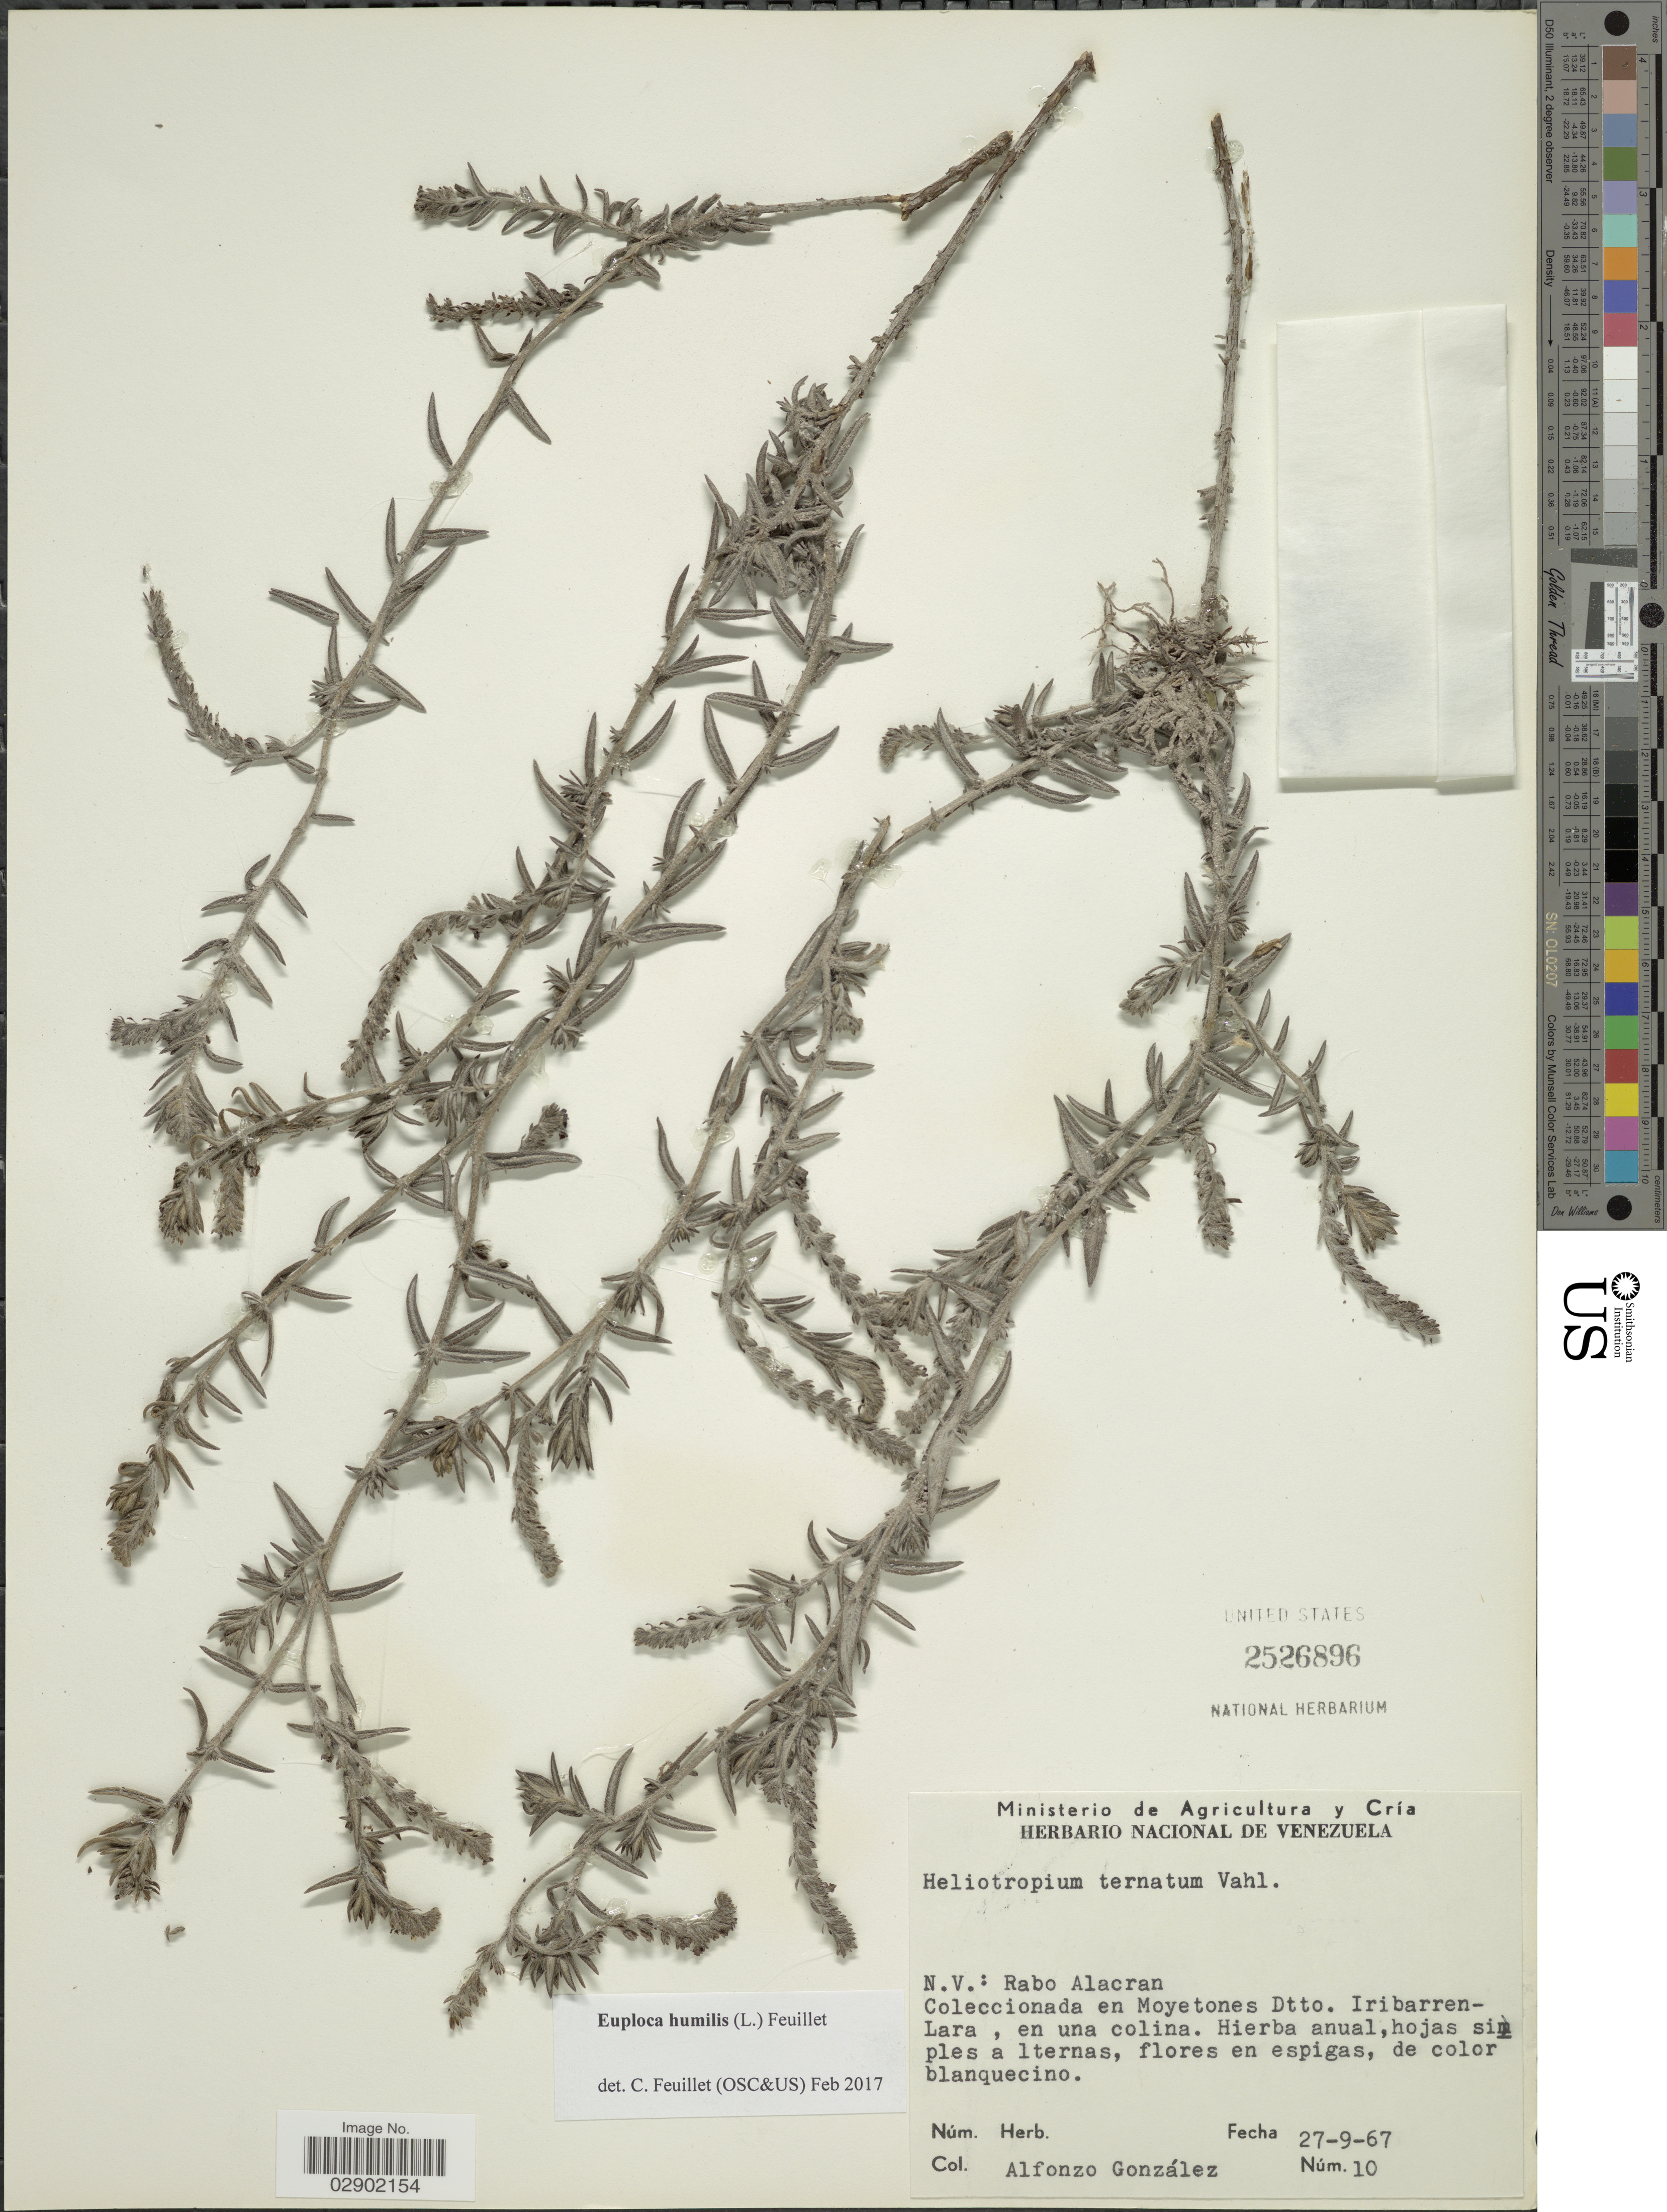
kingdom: Plantae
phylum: Tracheophyta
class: Magnoliopsida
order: Boraginales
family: Heliotropiaceae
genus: Euploca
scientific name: Euploca humilis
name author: (L.) Feuillet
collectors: A. C. González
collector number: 10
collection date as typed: Transcribed d/m/y: 27/9/67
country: Venezuela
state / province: Lara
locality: Coleccionada en Moyetones Dtto. Iribarren-Lara, en una colina.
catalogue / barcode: US 2526896